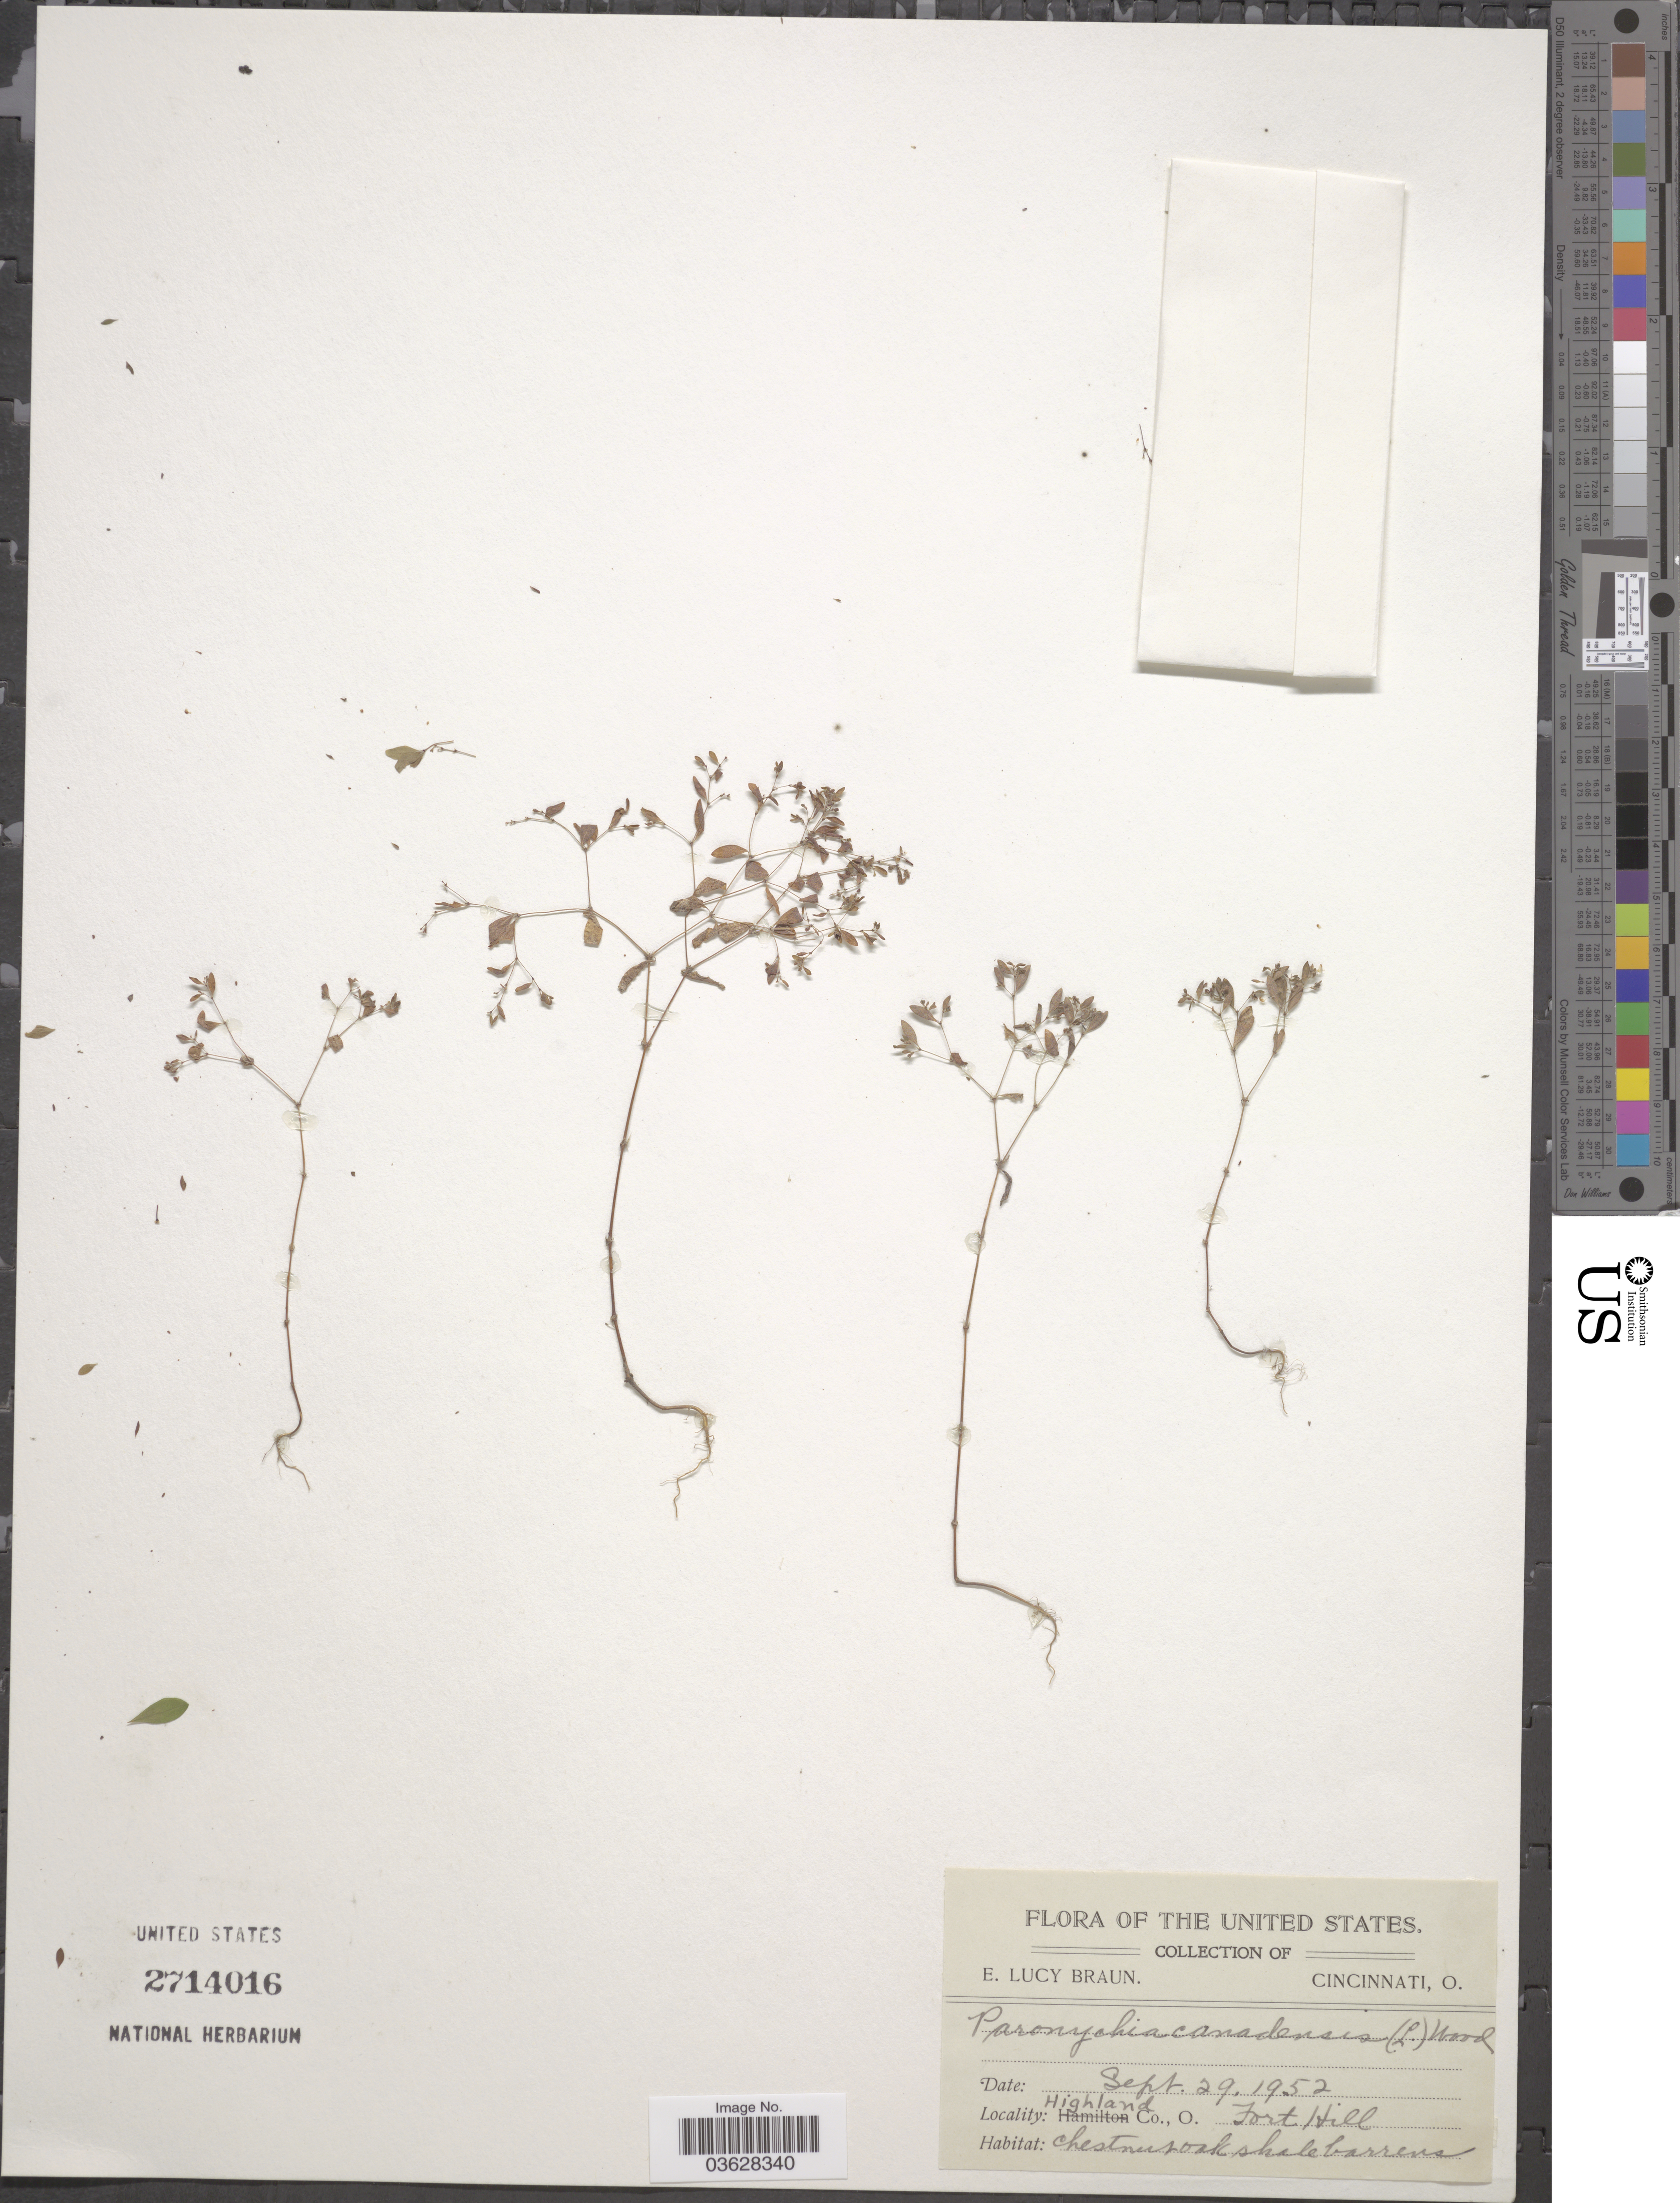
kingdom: Plantae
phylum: Tracheophyta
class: Magnoliopsida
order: Caryophyllales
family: Caryophyllaceae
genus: Paronychia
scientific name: Paronychia canadensis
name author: (L.) Alph. Wood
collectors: E. L. Braun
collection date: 1952-09-29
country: United States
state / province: Ohio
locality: Highland Co. Fort Hill.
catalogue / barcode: US 2714016